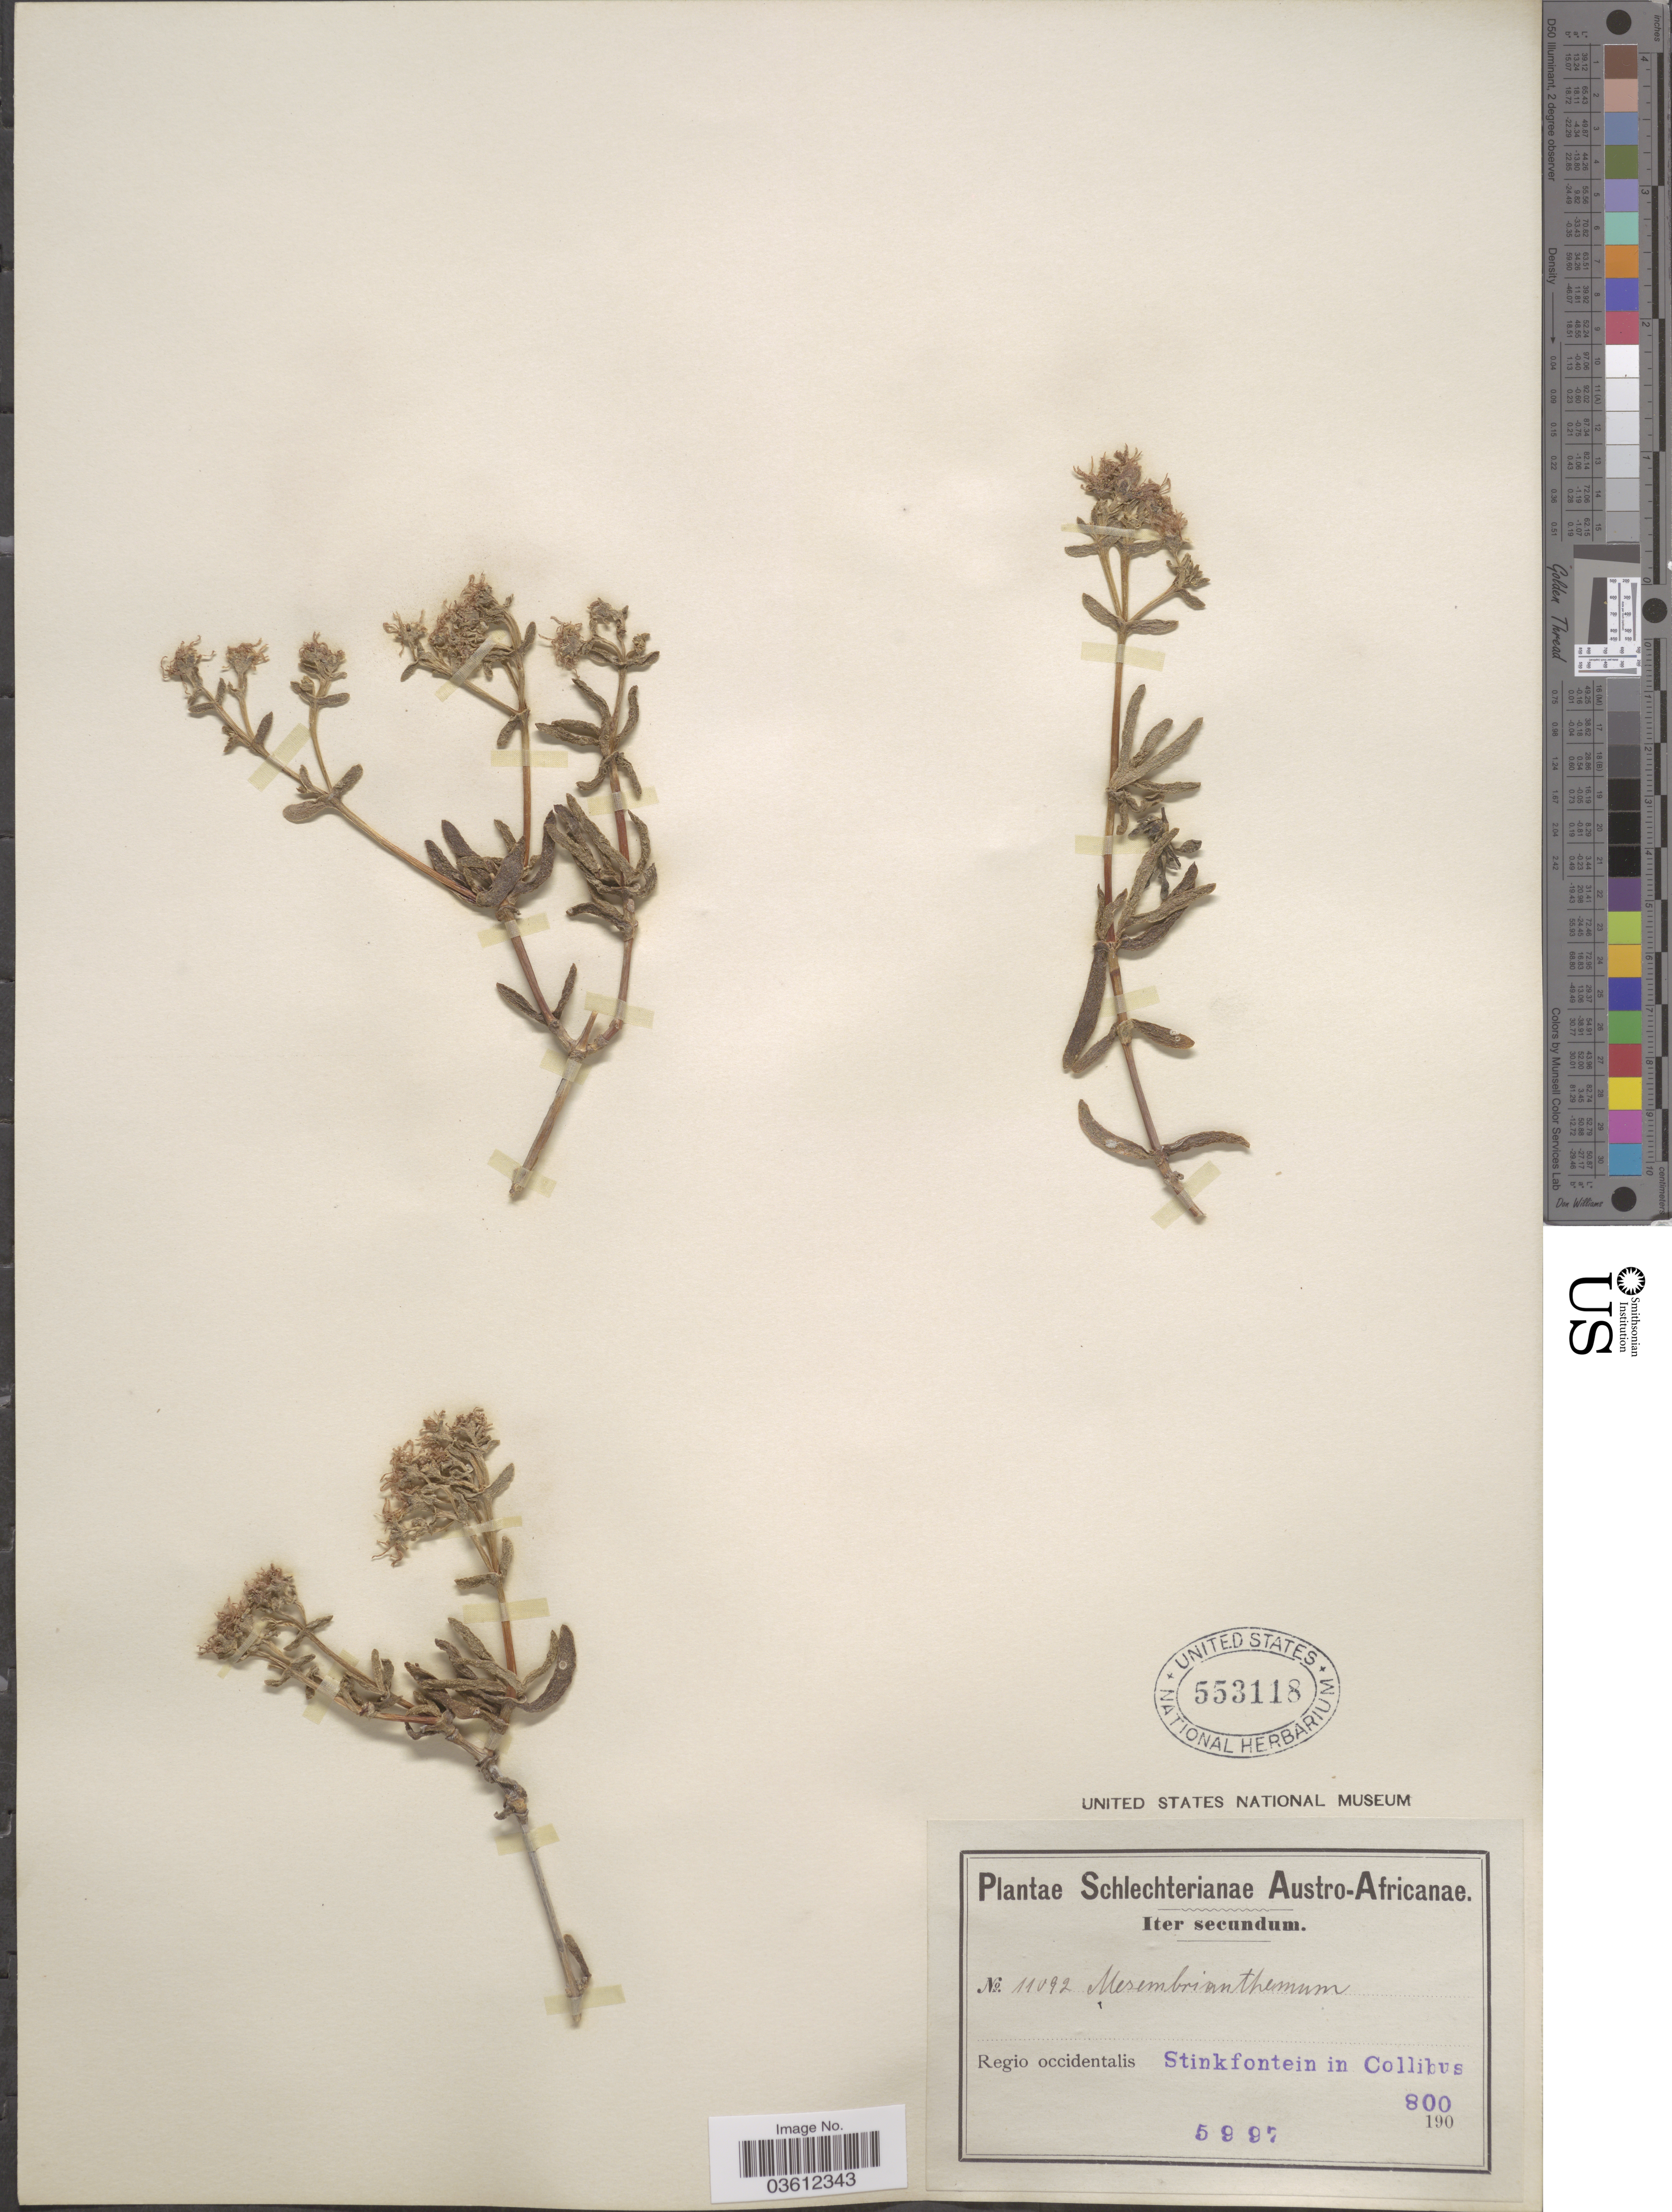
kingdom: Plantae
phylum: Tracheophyta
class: Magnoliopsida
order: Caryophyllales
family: Aizoaceae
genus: Ruschia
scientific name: Ruschia sp.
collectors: Schlechter, --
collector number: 11092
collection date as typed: Transcribed d/m/y: 5/9/97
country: South Africa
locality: Austro-Africanae. Regio occidentalis. Stinkfontein in Collibus.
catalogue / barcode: US 553118